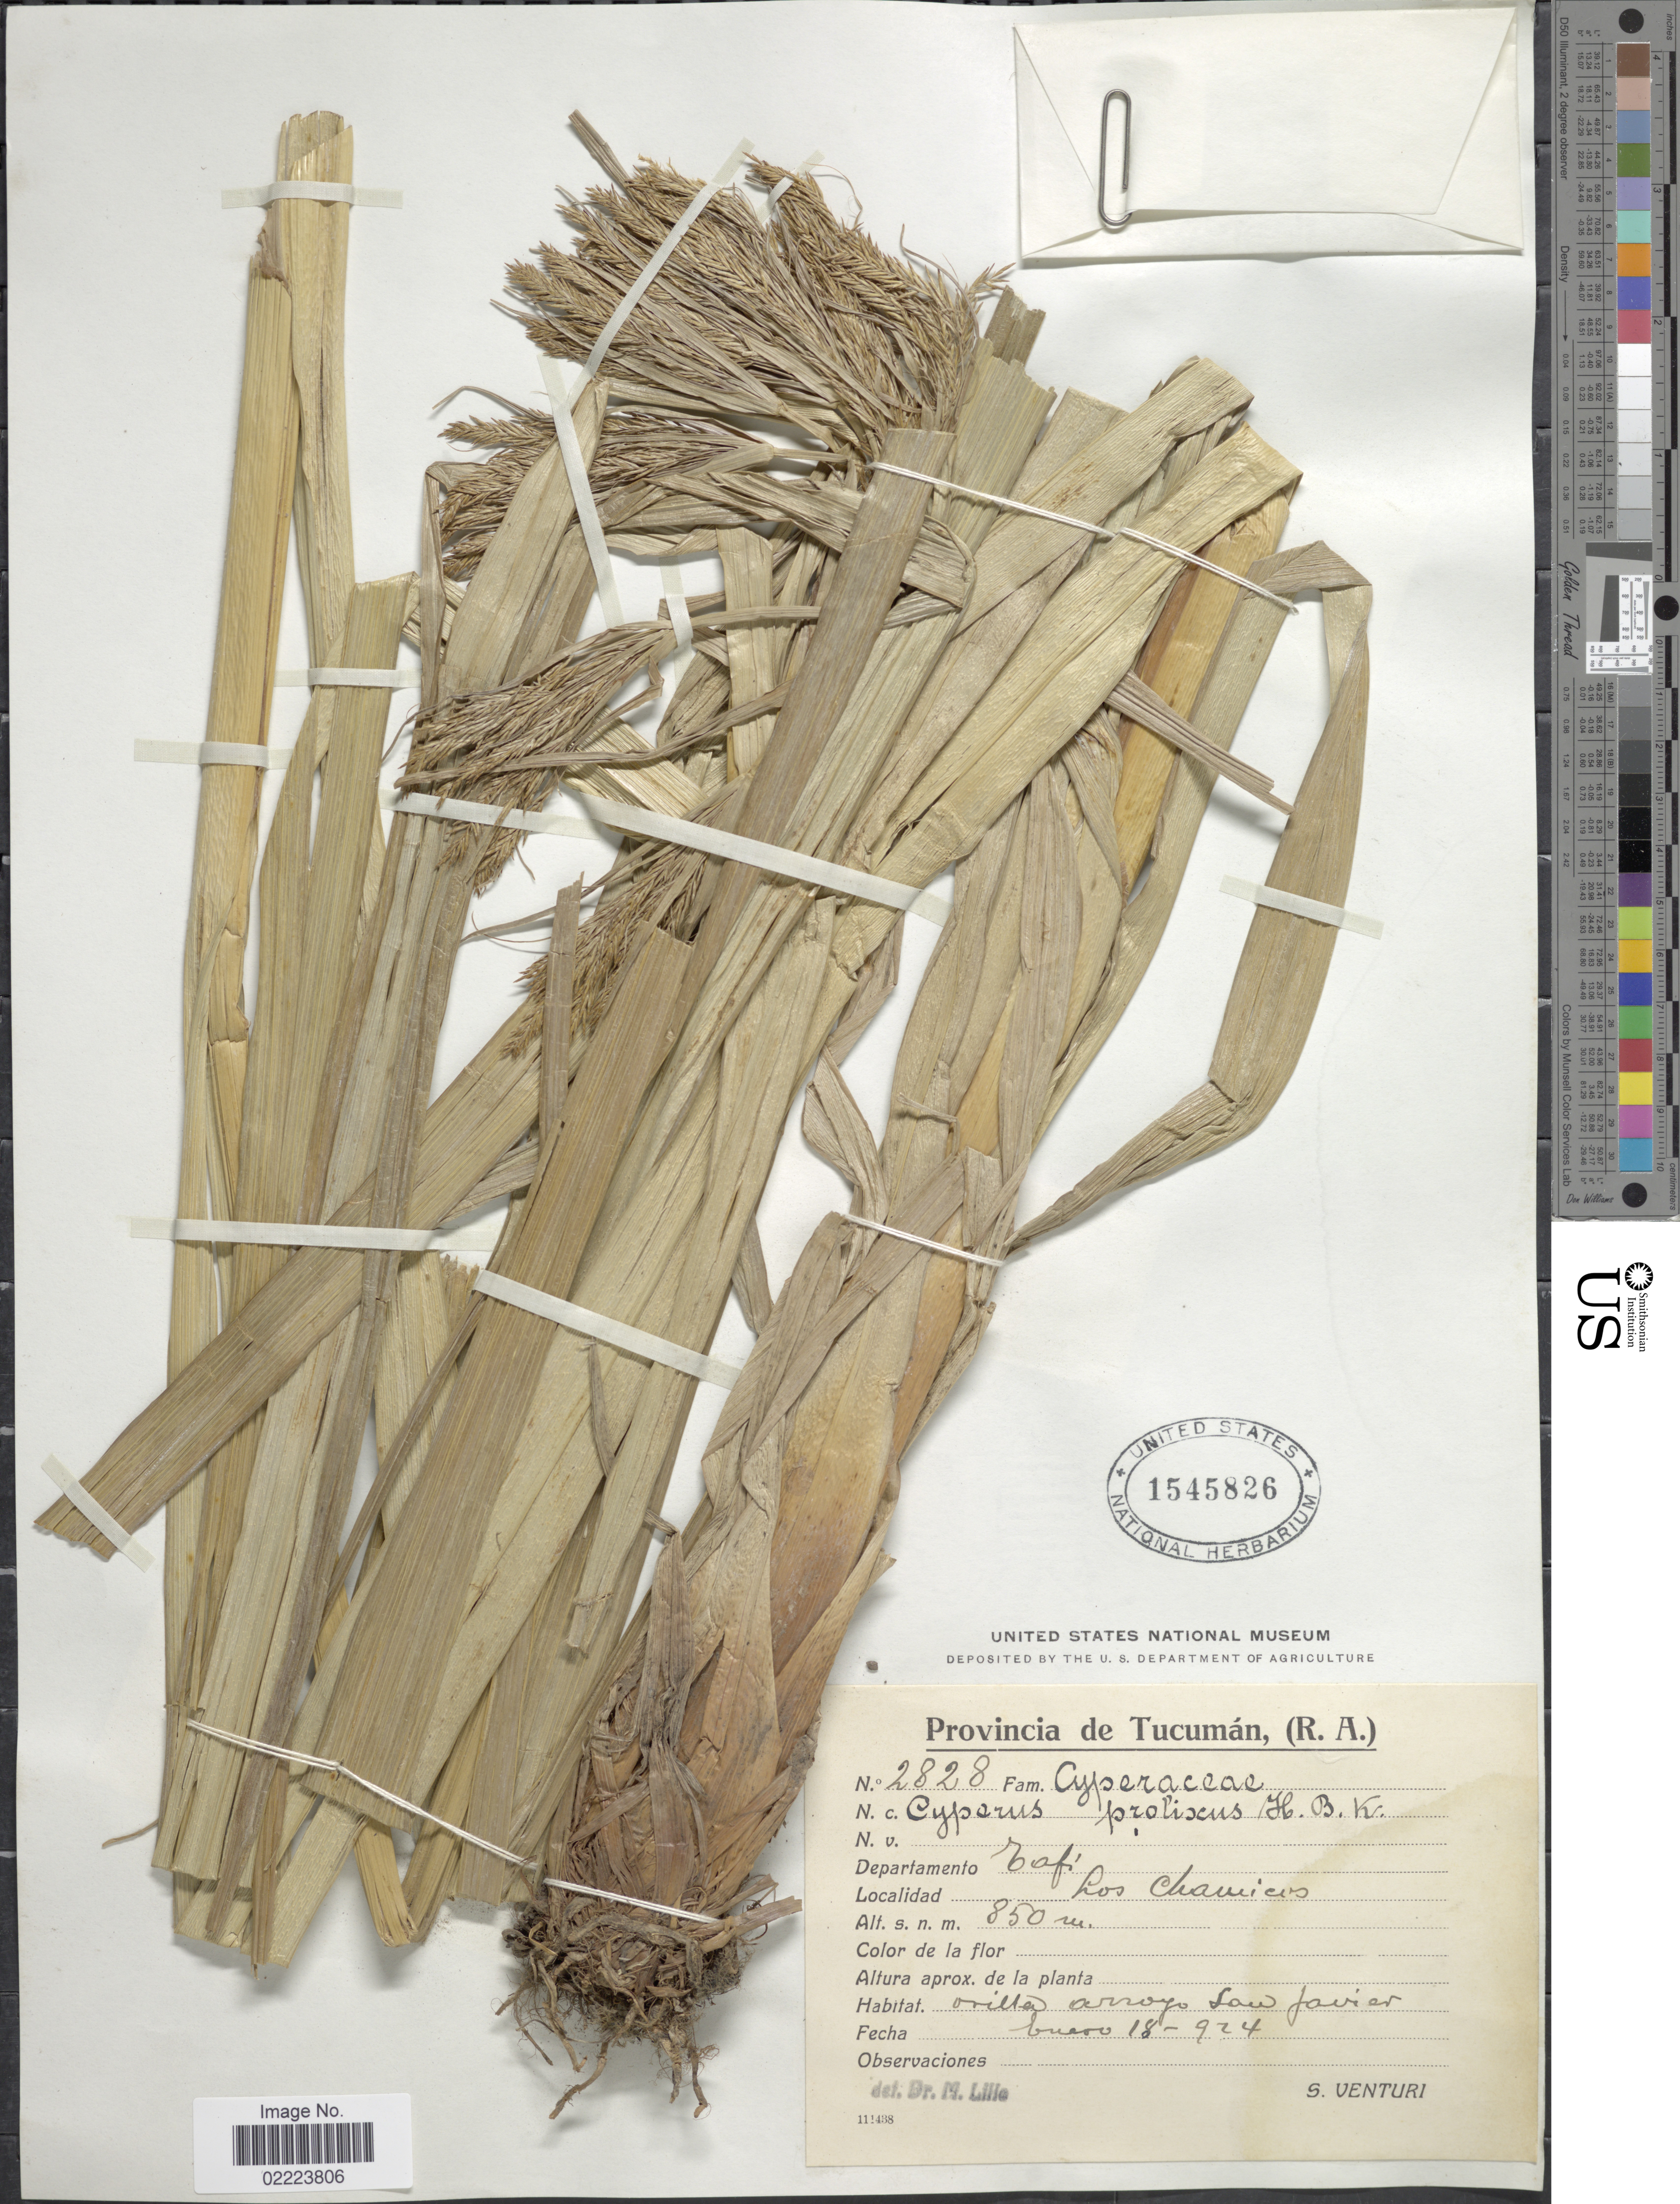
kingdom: Plantae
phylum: Tracheophyta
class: Liliopsida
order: Poales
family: Cyperaceae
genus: Cyperus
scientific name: Cyperus prolixus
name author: Kunth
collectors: S. Venturi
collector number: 2828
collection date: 1924-01-18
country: Argentina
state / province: Tucuman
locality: (R.A.) Departamento Tafi, Los Chamicos, orilla arroyo San Javier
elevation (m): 850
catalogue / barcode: US 1545826